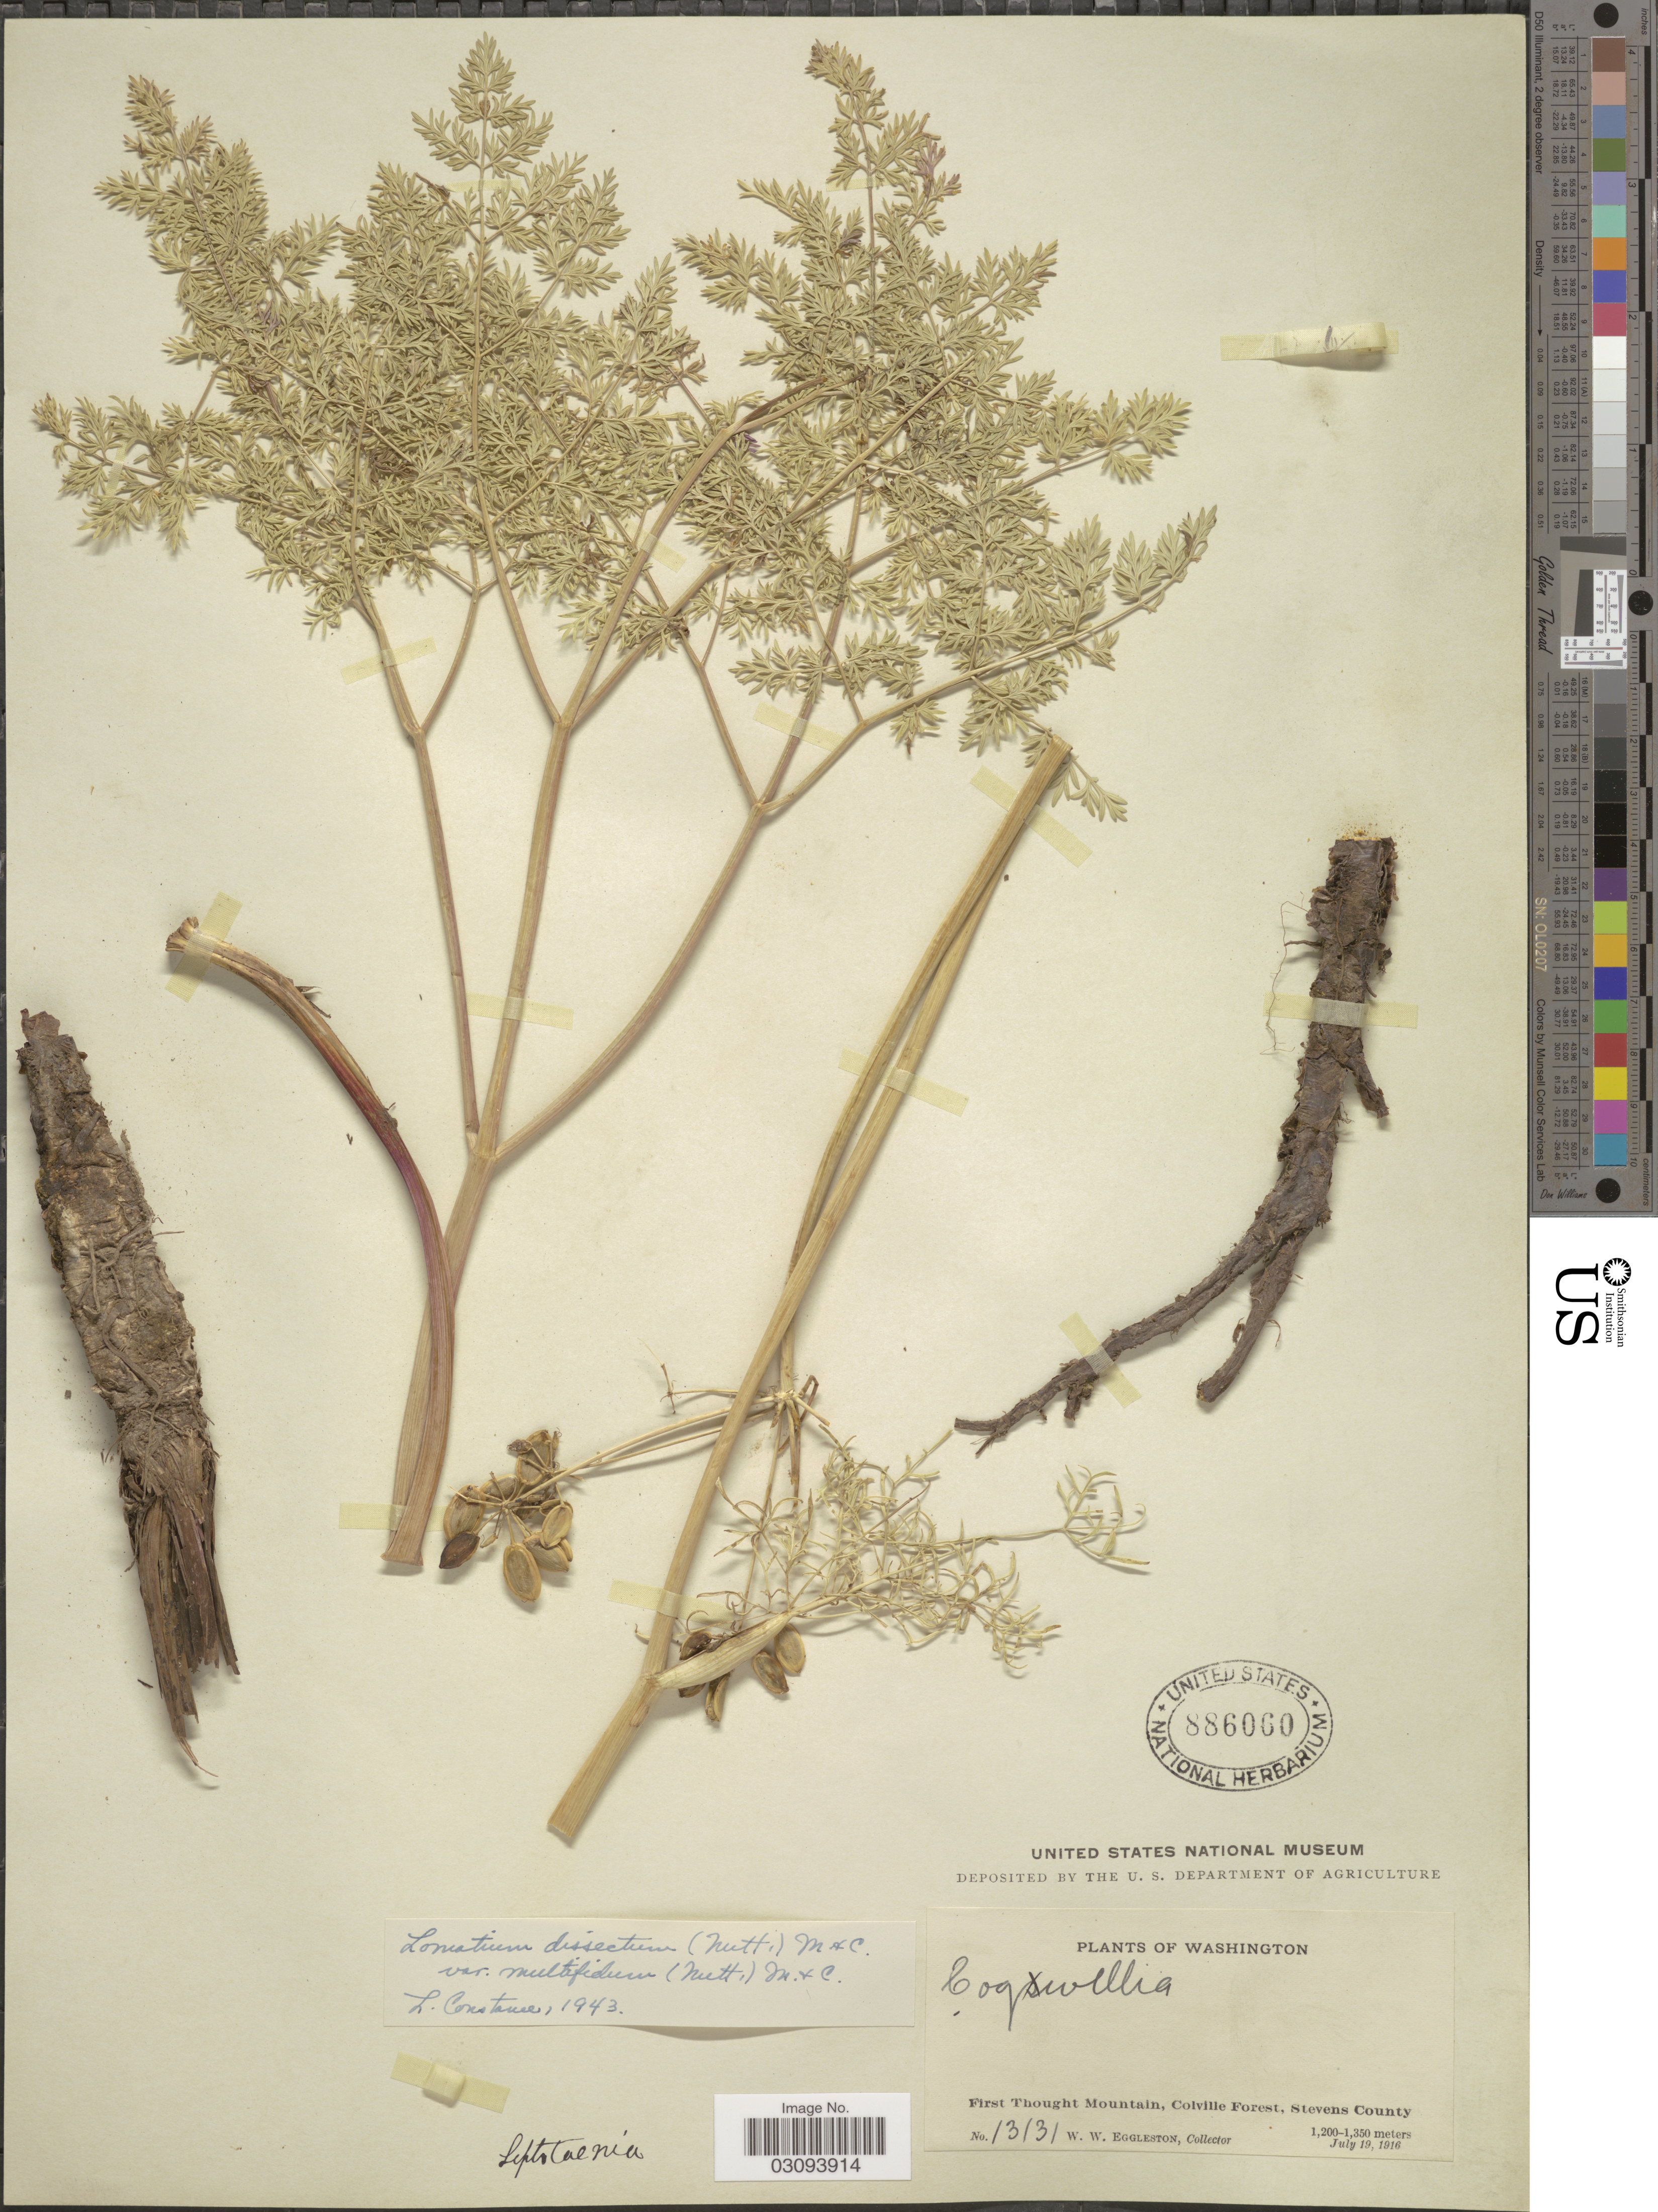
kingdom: Plantae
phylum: Tracheophyta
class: Magnoliopsida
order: Apiales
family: Apiaceae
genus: Lomatium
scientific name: Lomatium dissectum var. multifidum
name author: (Nutt.) Mathias & Constance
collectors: W. W. Eggleston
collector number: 13131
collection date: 1916-07-19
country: United States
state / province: Washington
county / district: Stevens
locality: First Thought Mountain, Colville Forest, Stevens County.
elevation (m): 1200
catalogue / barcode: US 886060